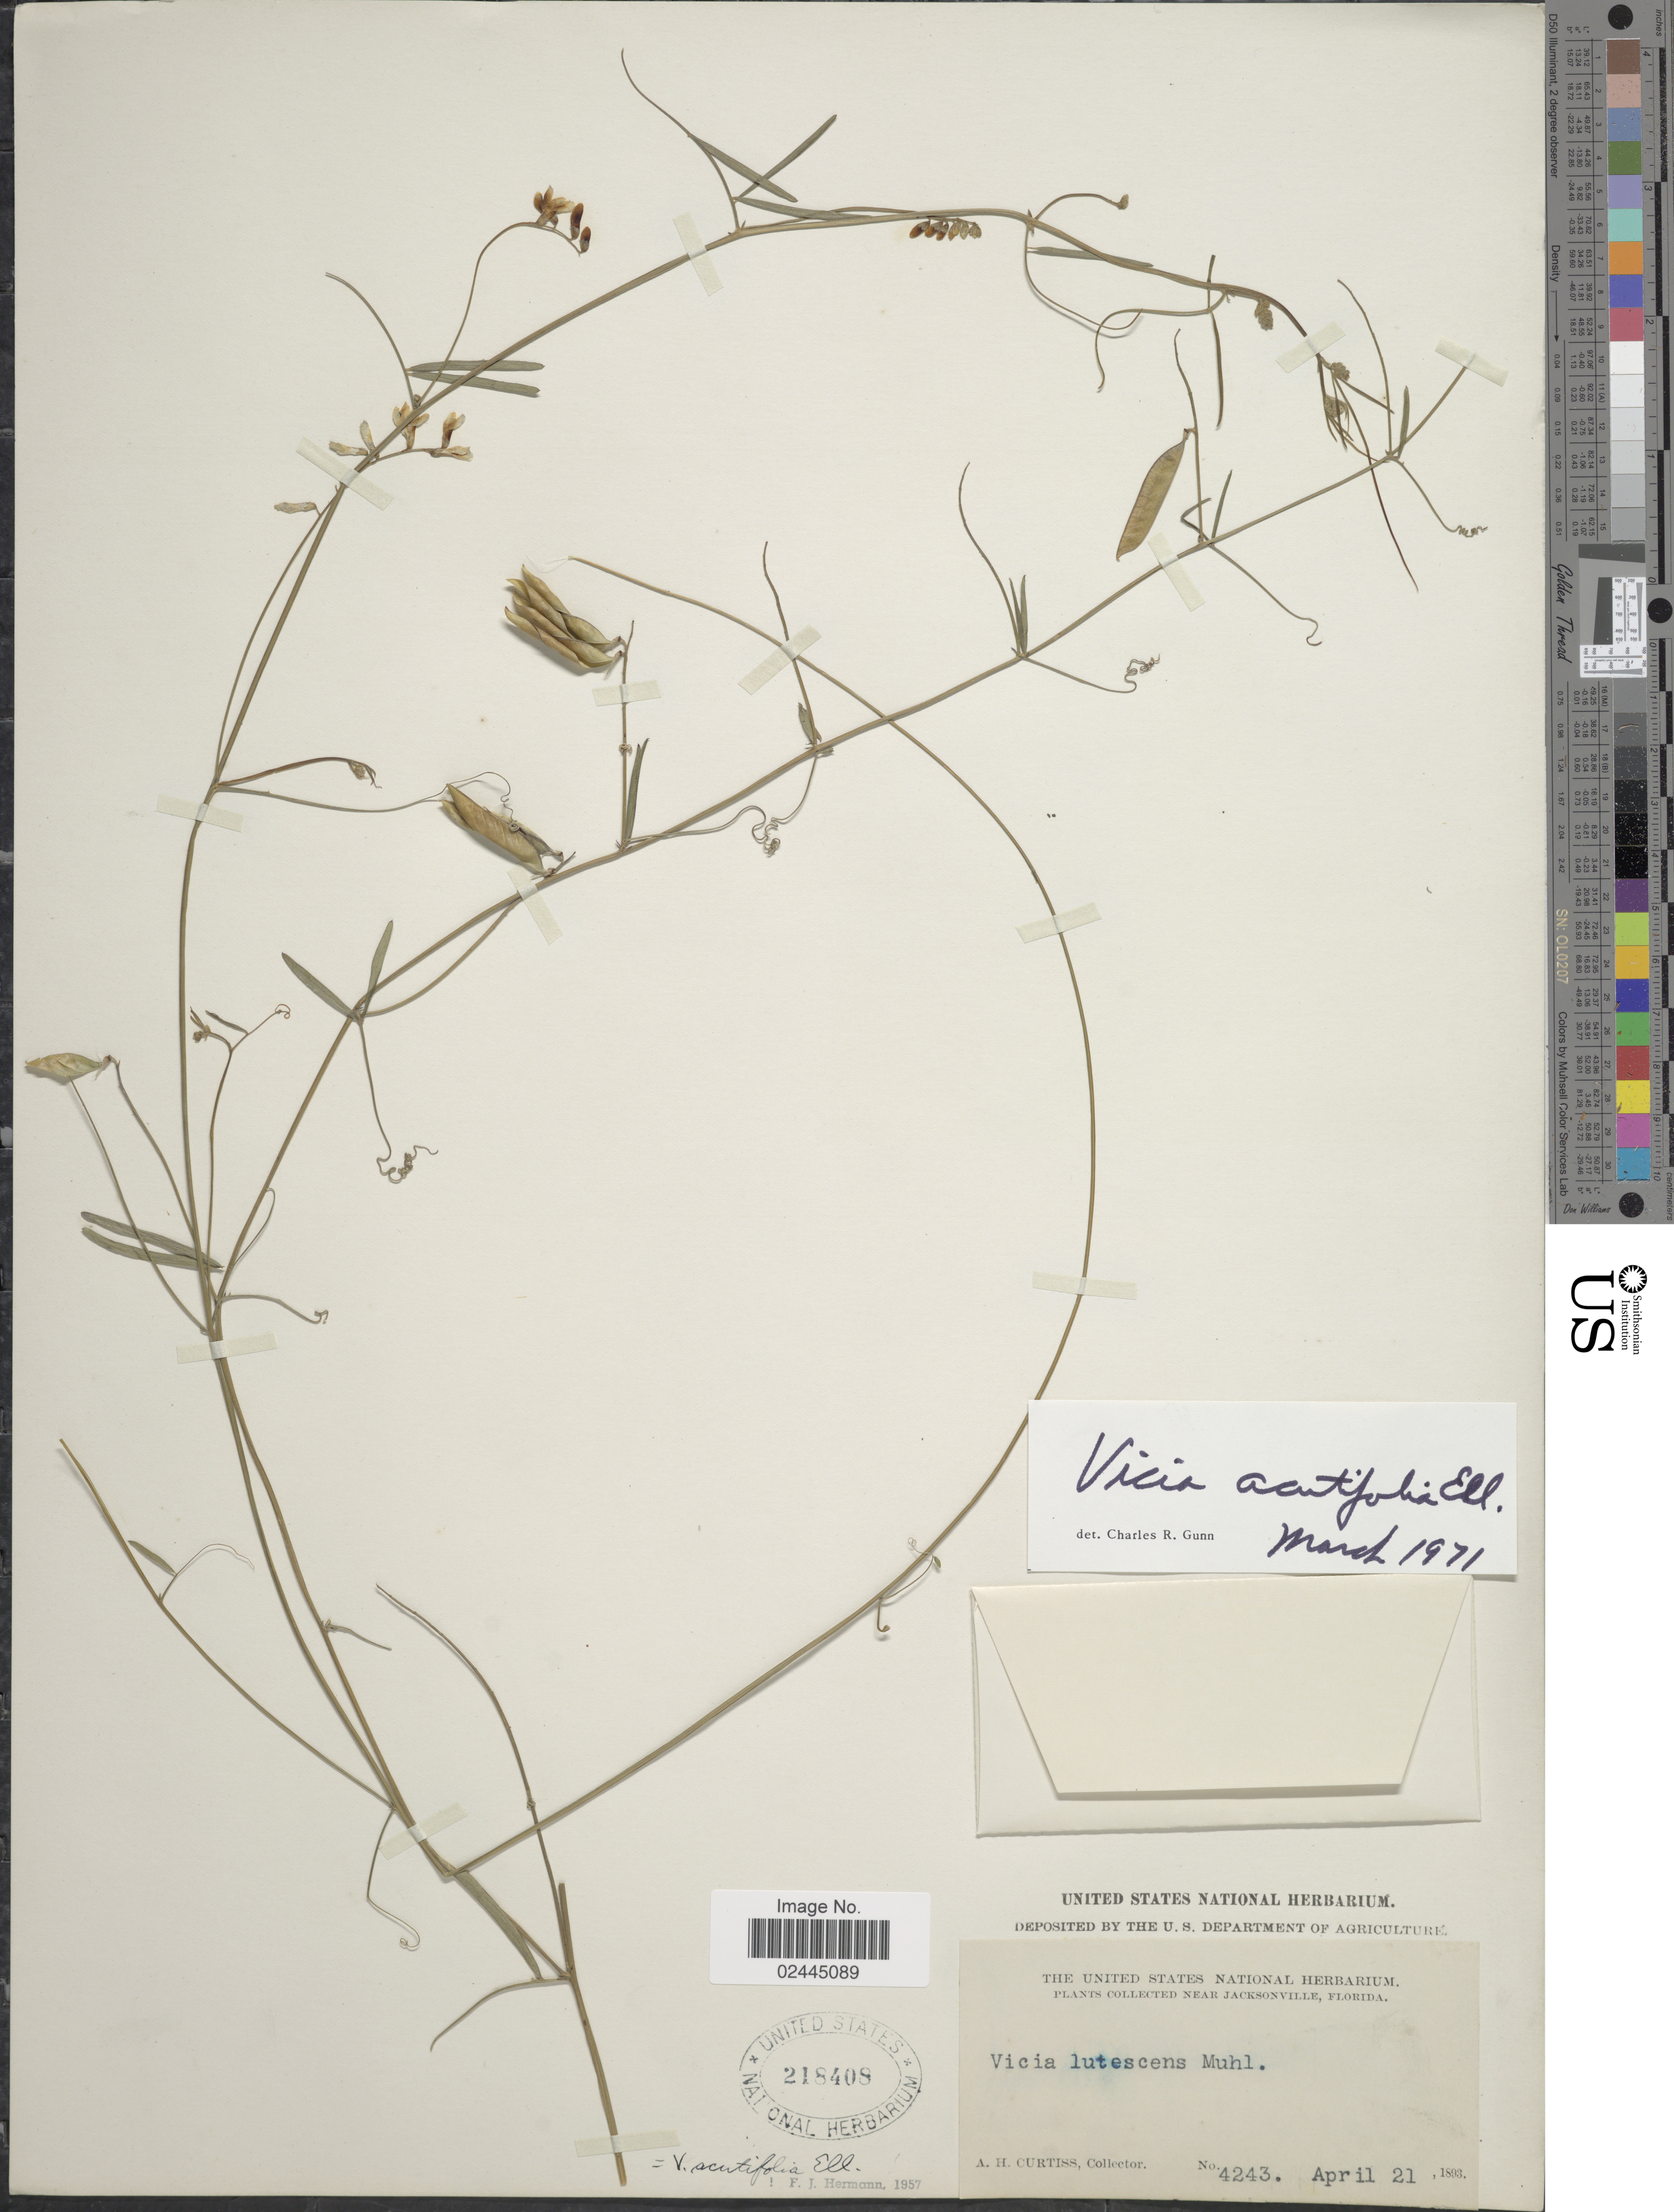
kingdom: Plantae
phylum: Tracheophyta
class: Magnoliopsida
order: Fabales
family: Fabaceae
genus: Vicia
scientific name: Vicia acutifolia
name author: Elliott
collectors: A. H. Curtiss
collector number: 4243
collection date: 1893-04-21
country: United States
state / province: Florida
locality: Near Jacksonville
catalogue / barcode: US 218408